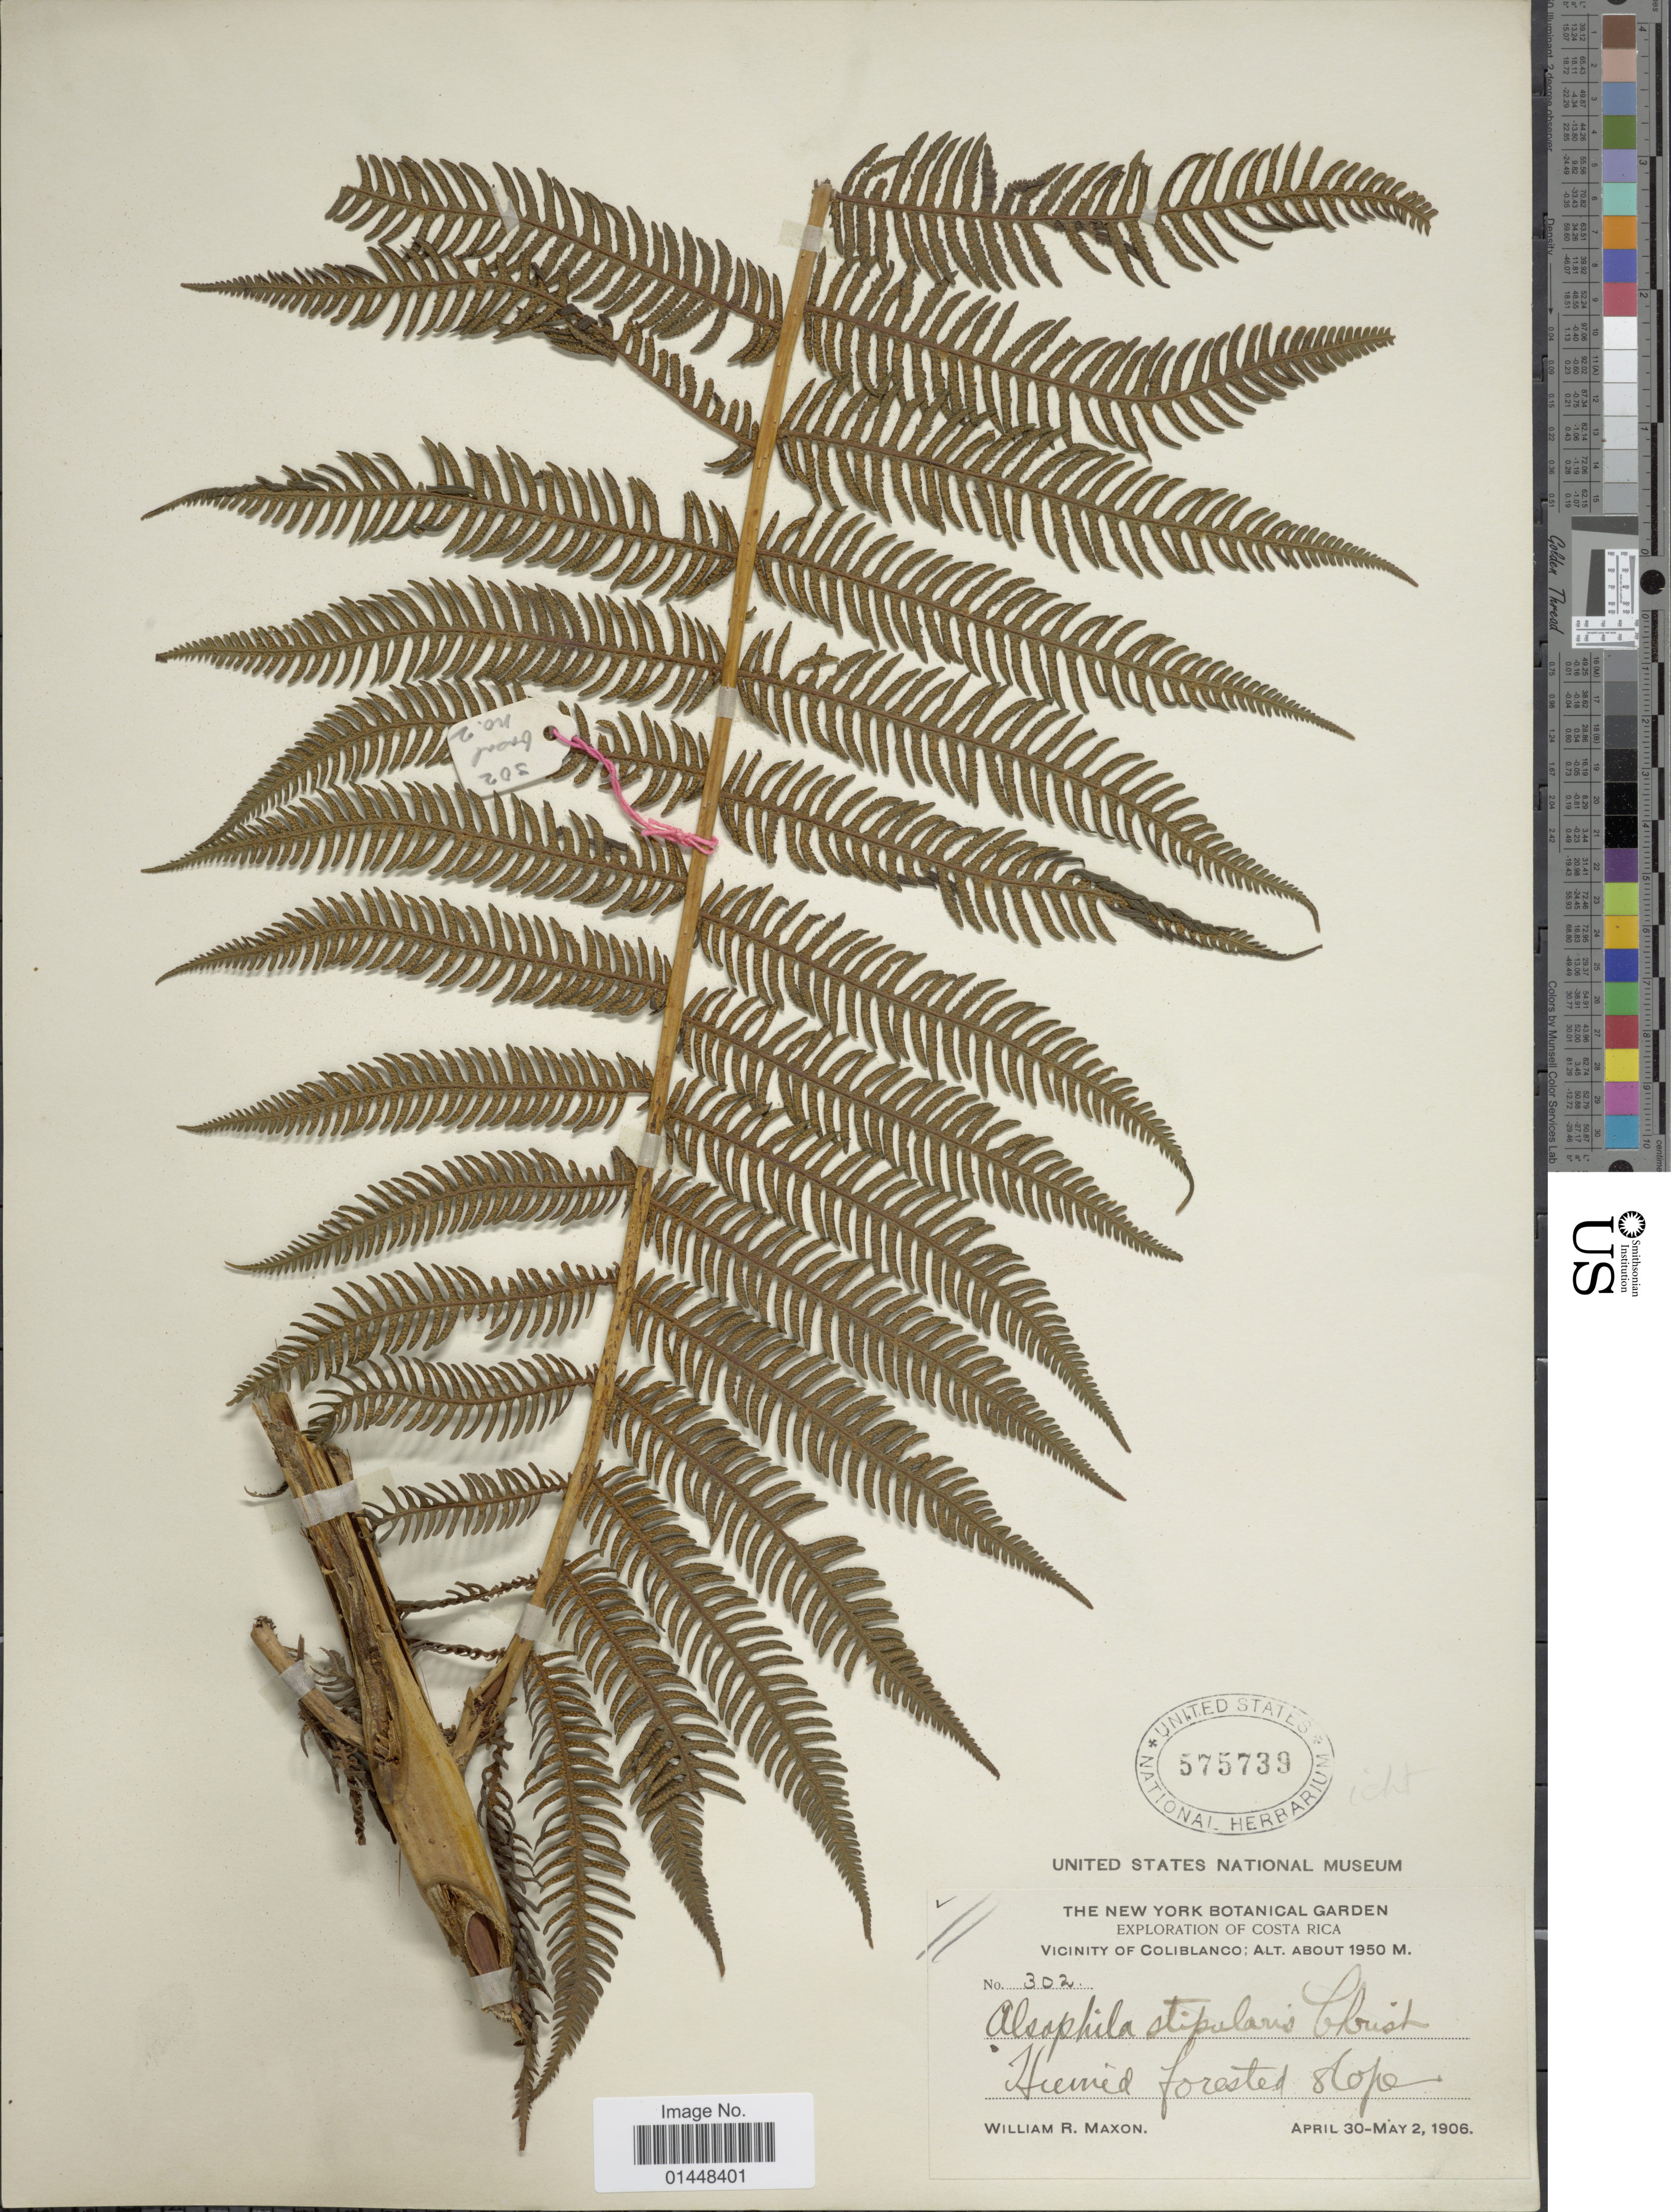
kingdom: Plantae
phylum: Tracheophyta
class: Polypodiopsida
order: Cyatheales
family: Cyatheaceae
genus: Cyathea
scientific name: Cyathea bicrenata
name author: Liebm.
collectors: W. R. Maxon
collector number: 302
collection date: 1906-04-30/1906-05-02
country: Costa Rica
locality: Costa Rica, Vicinity of Coliblanco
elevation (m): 1950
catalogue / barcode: US 575739